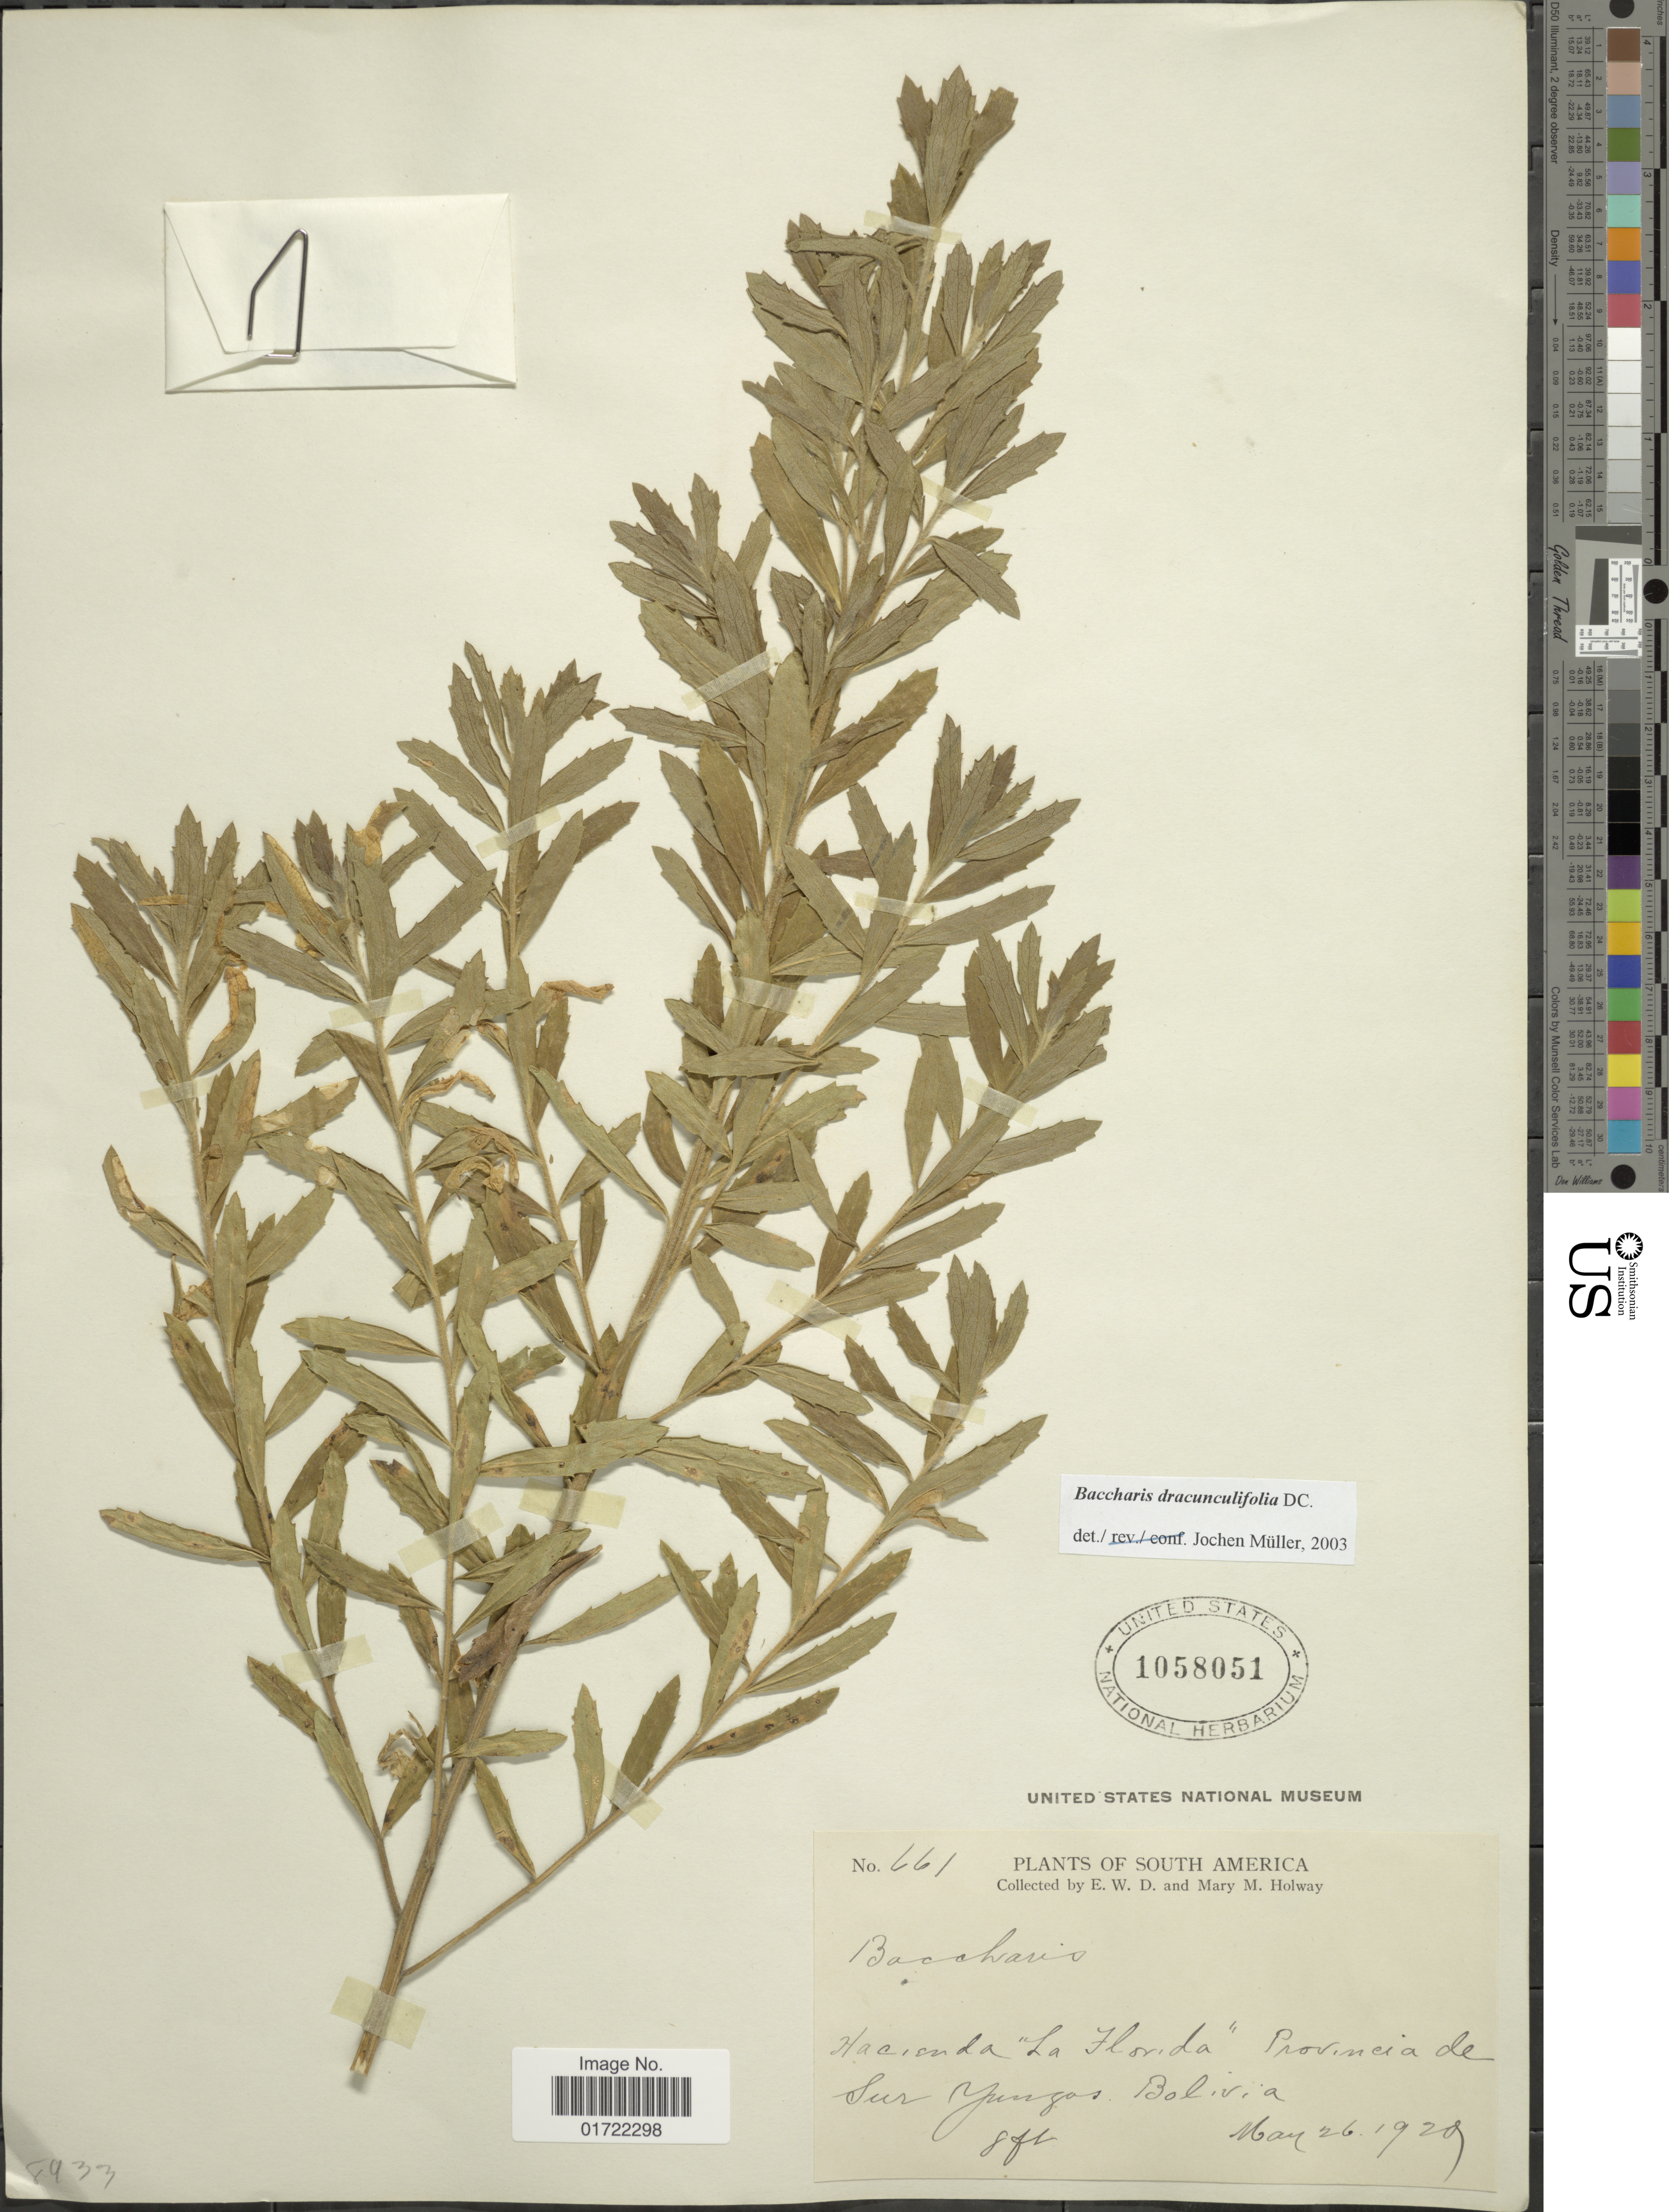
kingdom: Plantae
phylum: Tracheophyta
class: Magnoliopsida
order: Asterales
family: Asteraceae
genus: Baccharis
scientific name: Baccharis dracunculifolia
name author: DC.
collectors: E. W. D. Holway & M. M. Holway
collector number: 661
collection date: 1929-05-29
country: Bolivia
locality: South America, Hacienda La Florida, Provincia de Sur Yungas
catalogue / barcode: US 1058051